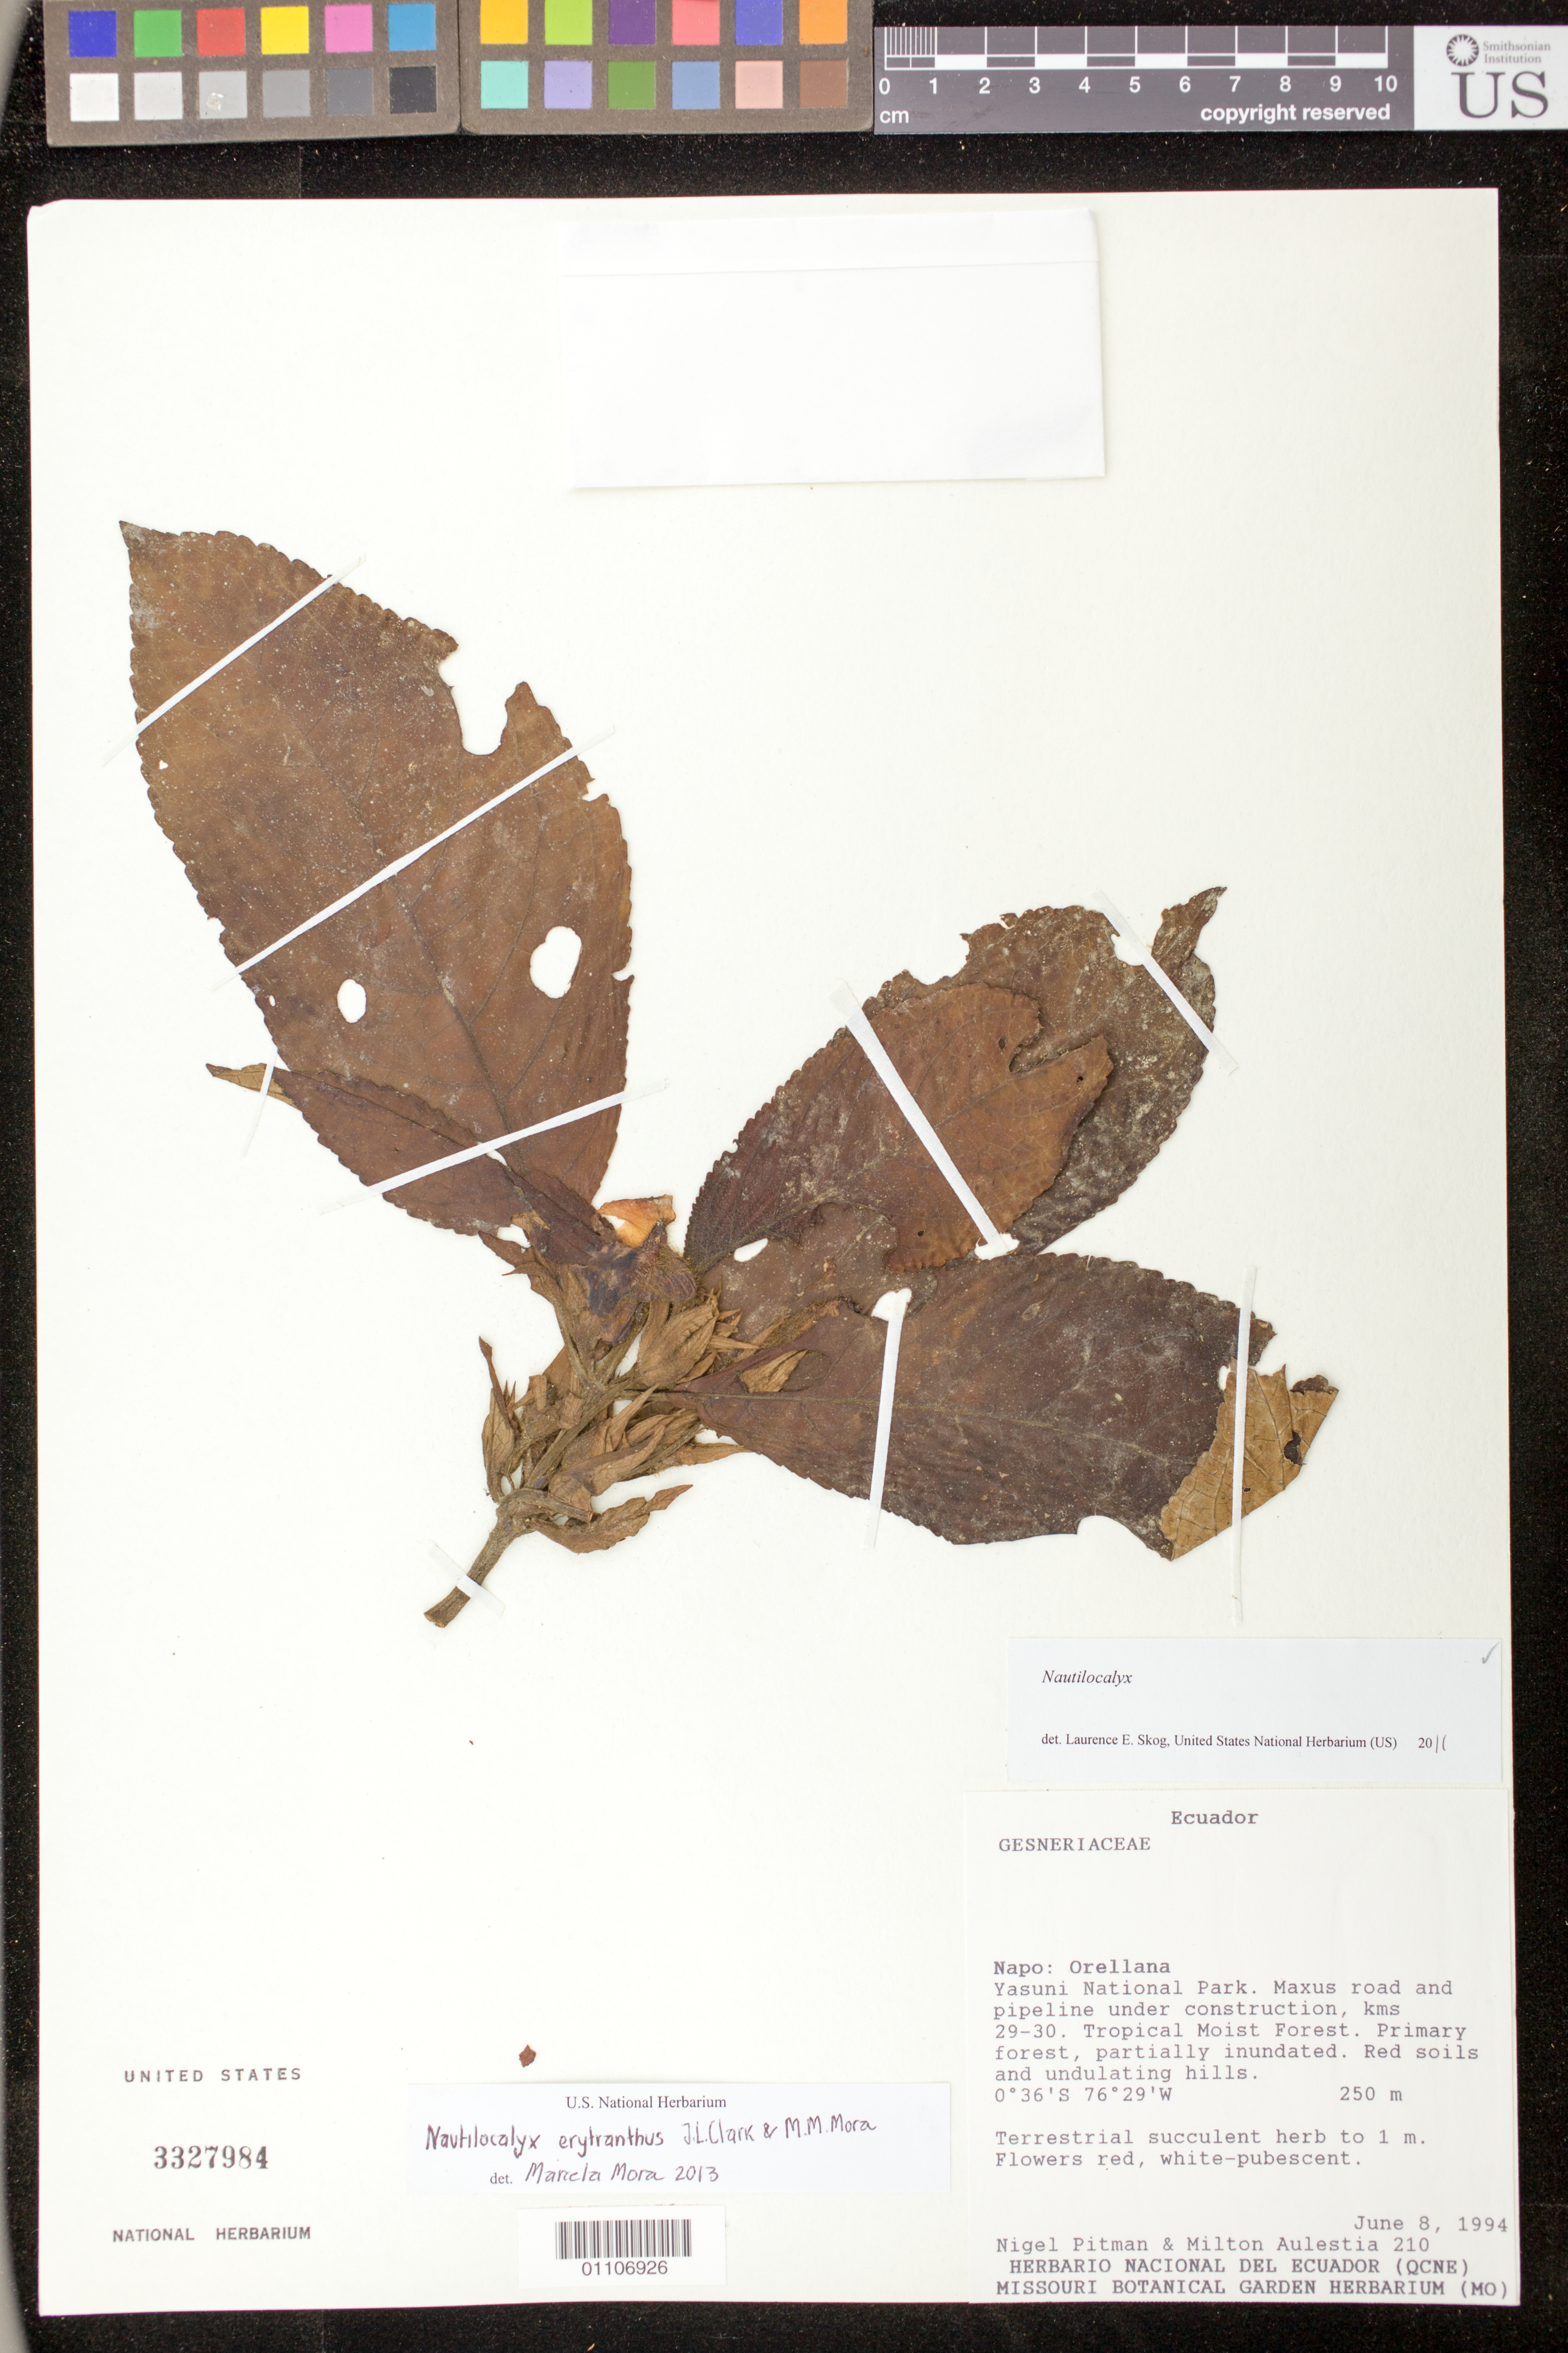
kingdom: Plantae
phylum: Tracheophyta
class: Magnoliopsida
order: Lamiales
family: Gesneriaceae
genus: Nautilocalyx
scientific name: Nautilocalyx erytranthus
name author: J.L. Clark & M.M. Mora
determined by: Mora, M. Marcela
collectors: N. Pitman & M. Aulestia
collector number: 210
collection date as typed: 08 Jun 1994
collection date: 1994-06-08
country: Ecuador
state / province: Napo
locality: Orellana: Yasuni National Park. Maxus road and pipeline under construction, kms 29-30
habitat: Tropical Moist Forest. Primary forest, partially inundated. Red soils and undulating hills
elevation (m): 250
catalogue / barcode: US 3327984